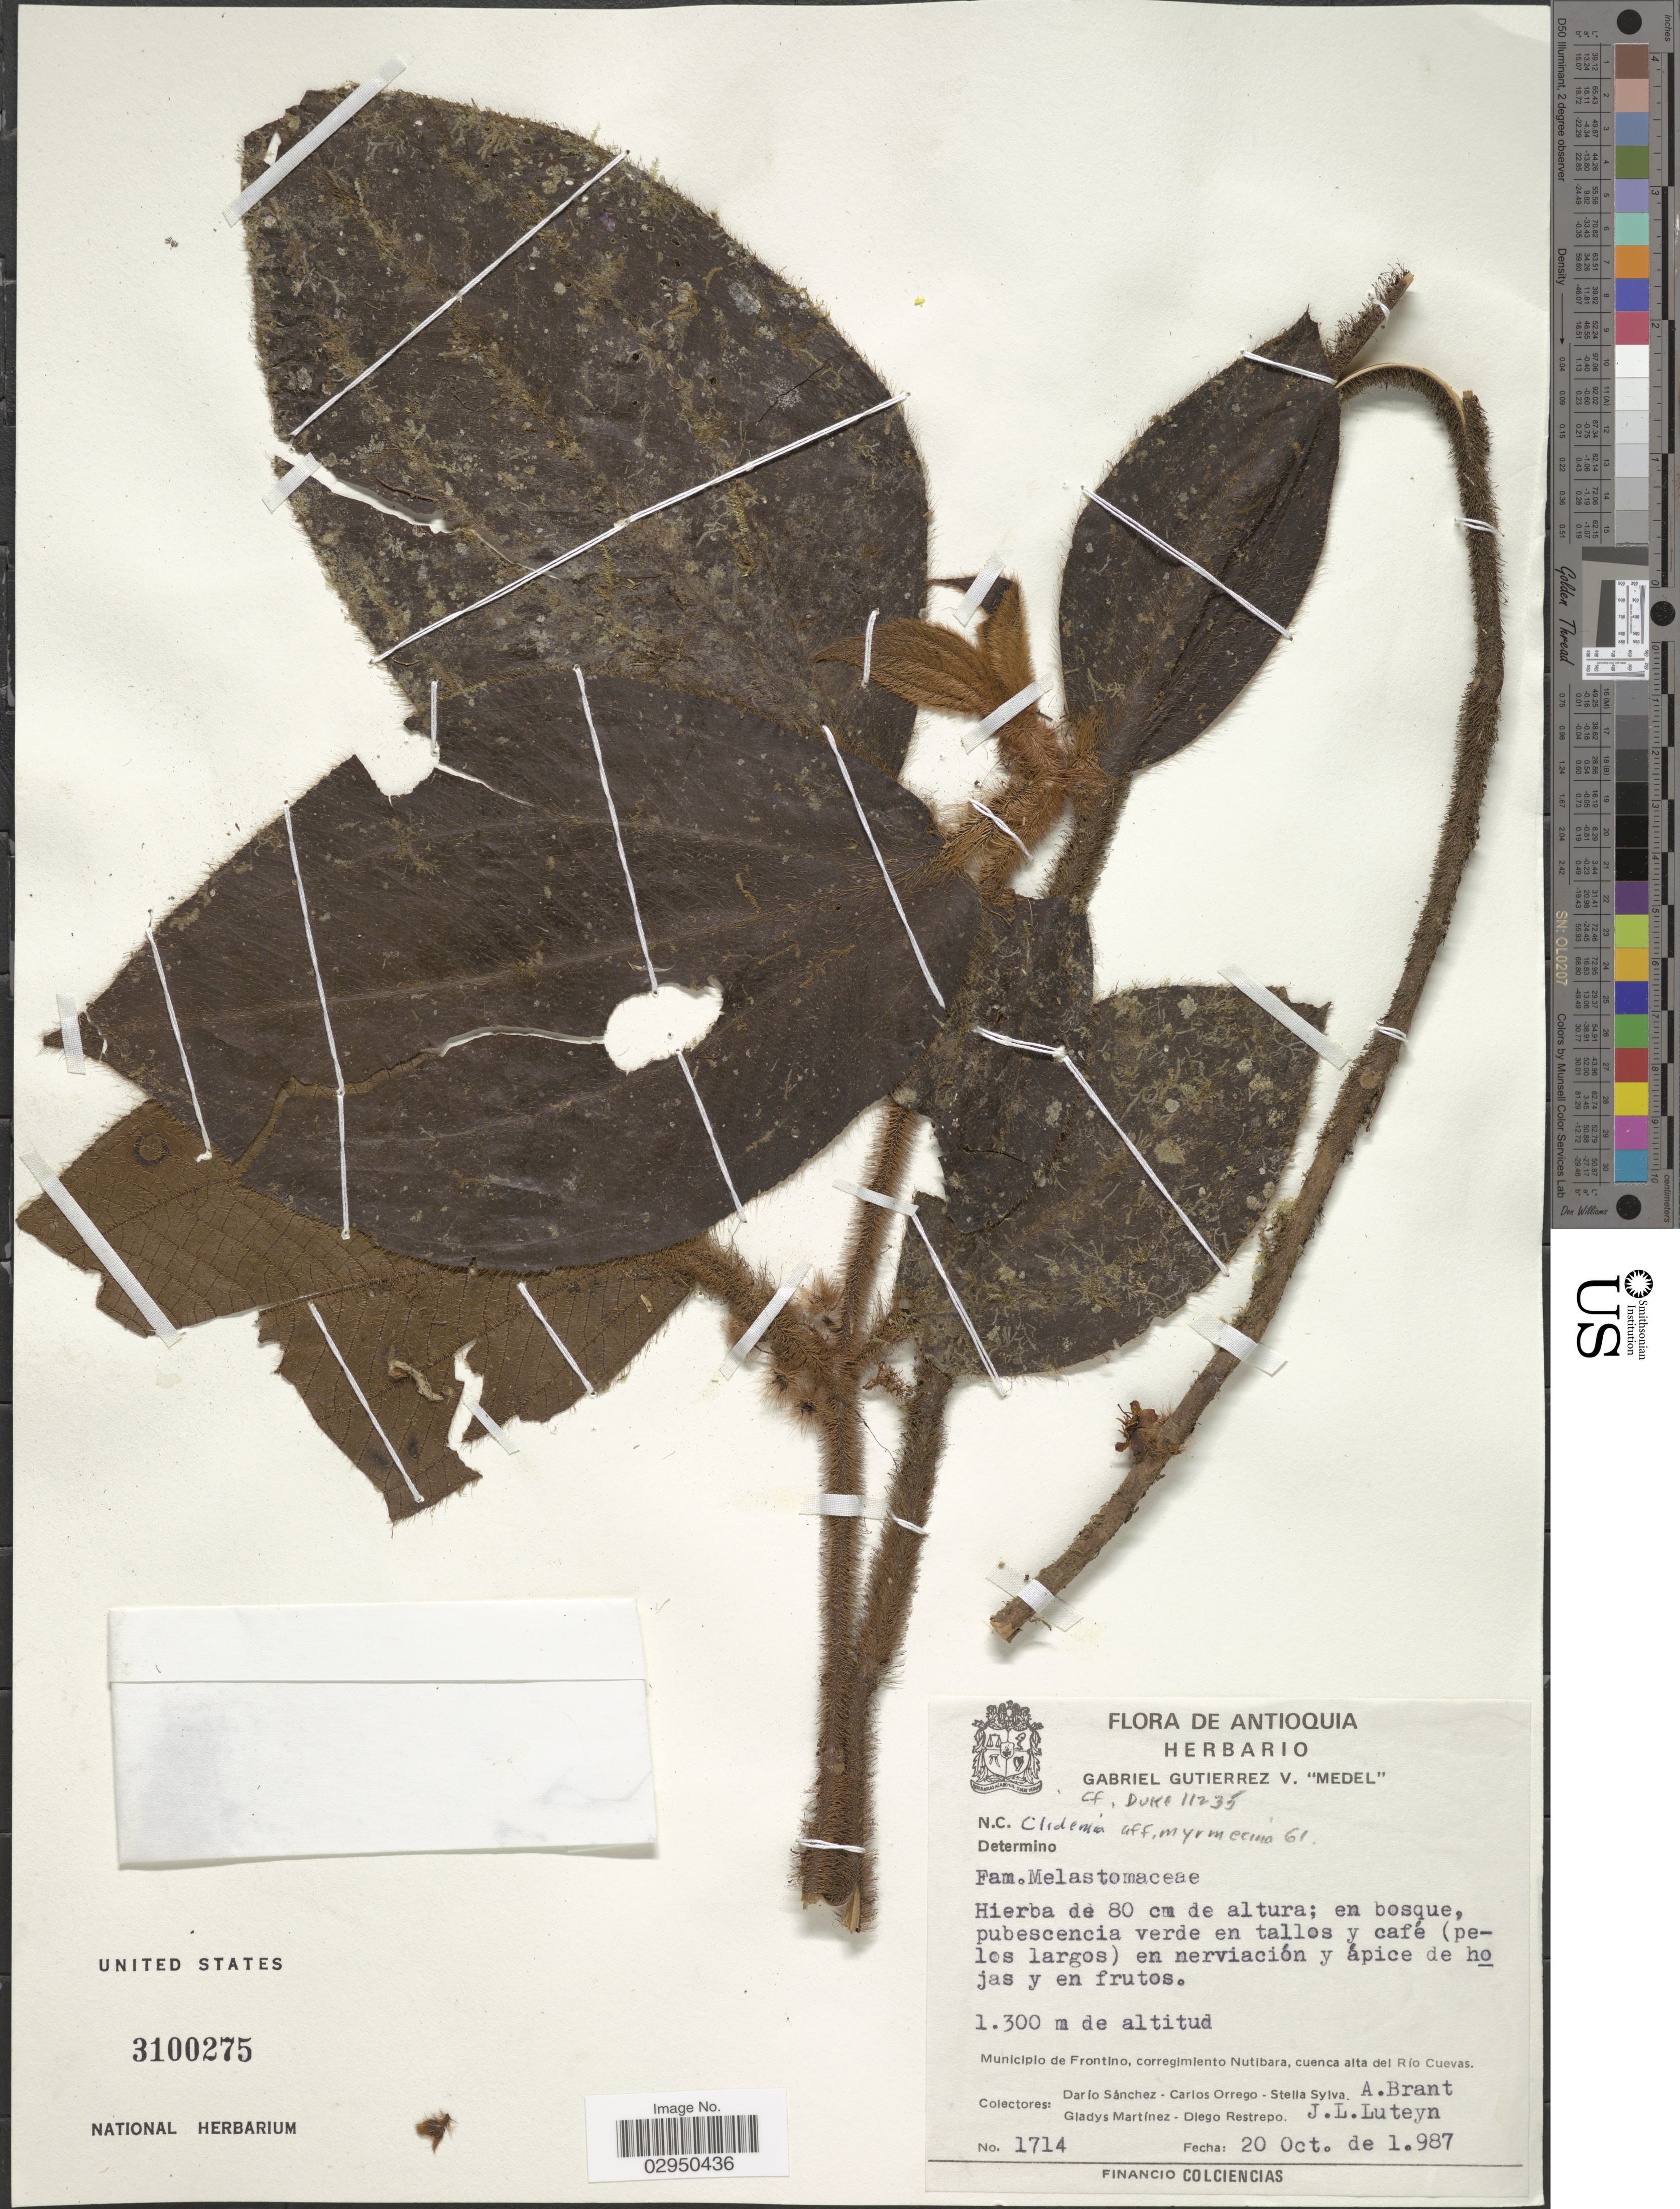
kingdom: Plantae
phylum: Tracheophyta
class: Magnoliopsida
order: Myrtales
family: Melastomataceae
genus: Clidemia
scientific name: Clidemia myrmecina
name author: Gleason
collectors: D. Sánchez, C. Orrego, S. Sylva, A. Brant & et al.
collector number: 1714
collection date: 1987-10-20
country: Colombia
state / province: Antioquia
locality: Municipio de Frontino, corregimiento Nutibara, cuenca alta del Río Cuevas.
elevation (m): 1300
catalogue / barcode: US 3100275